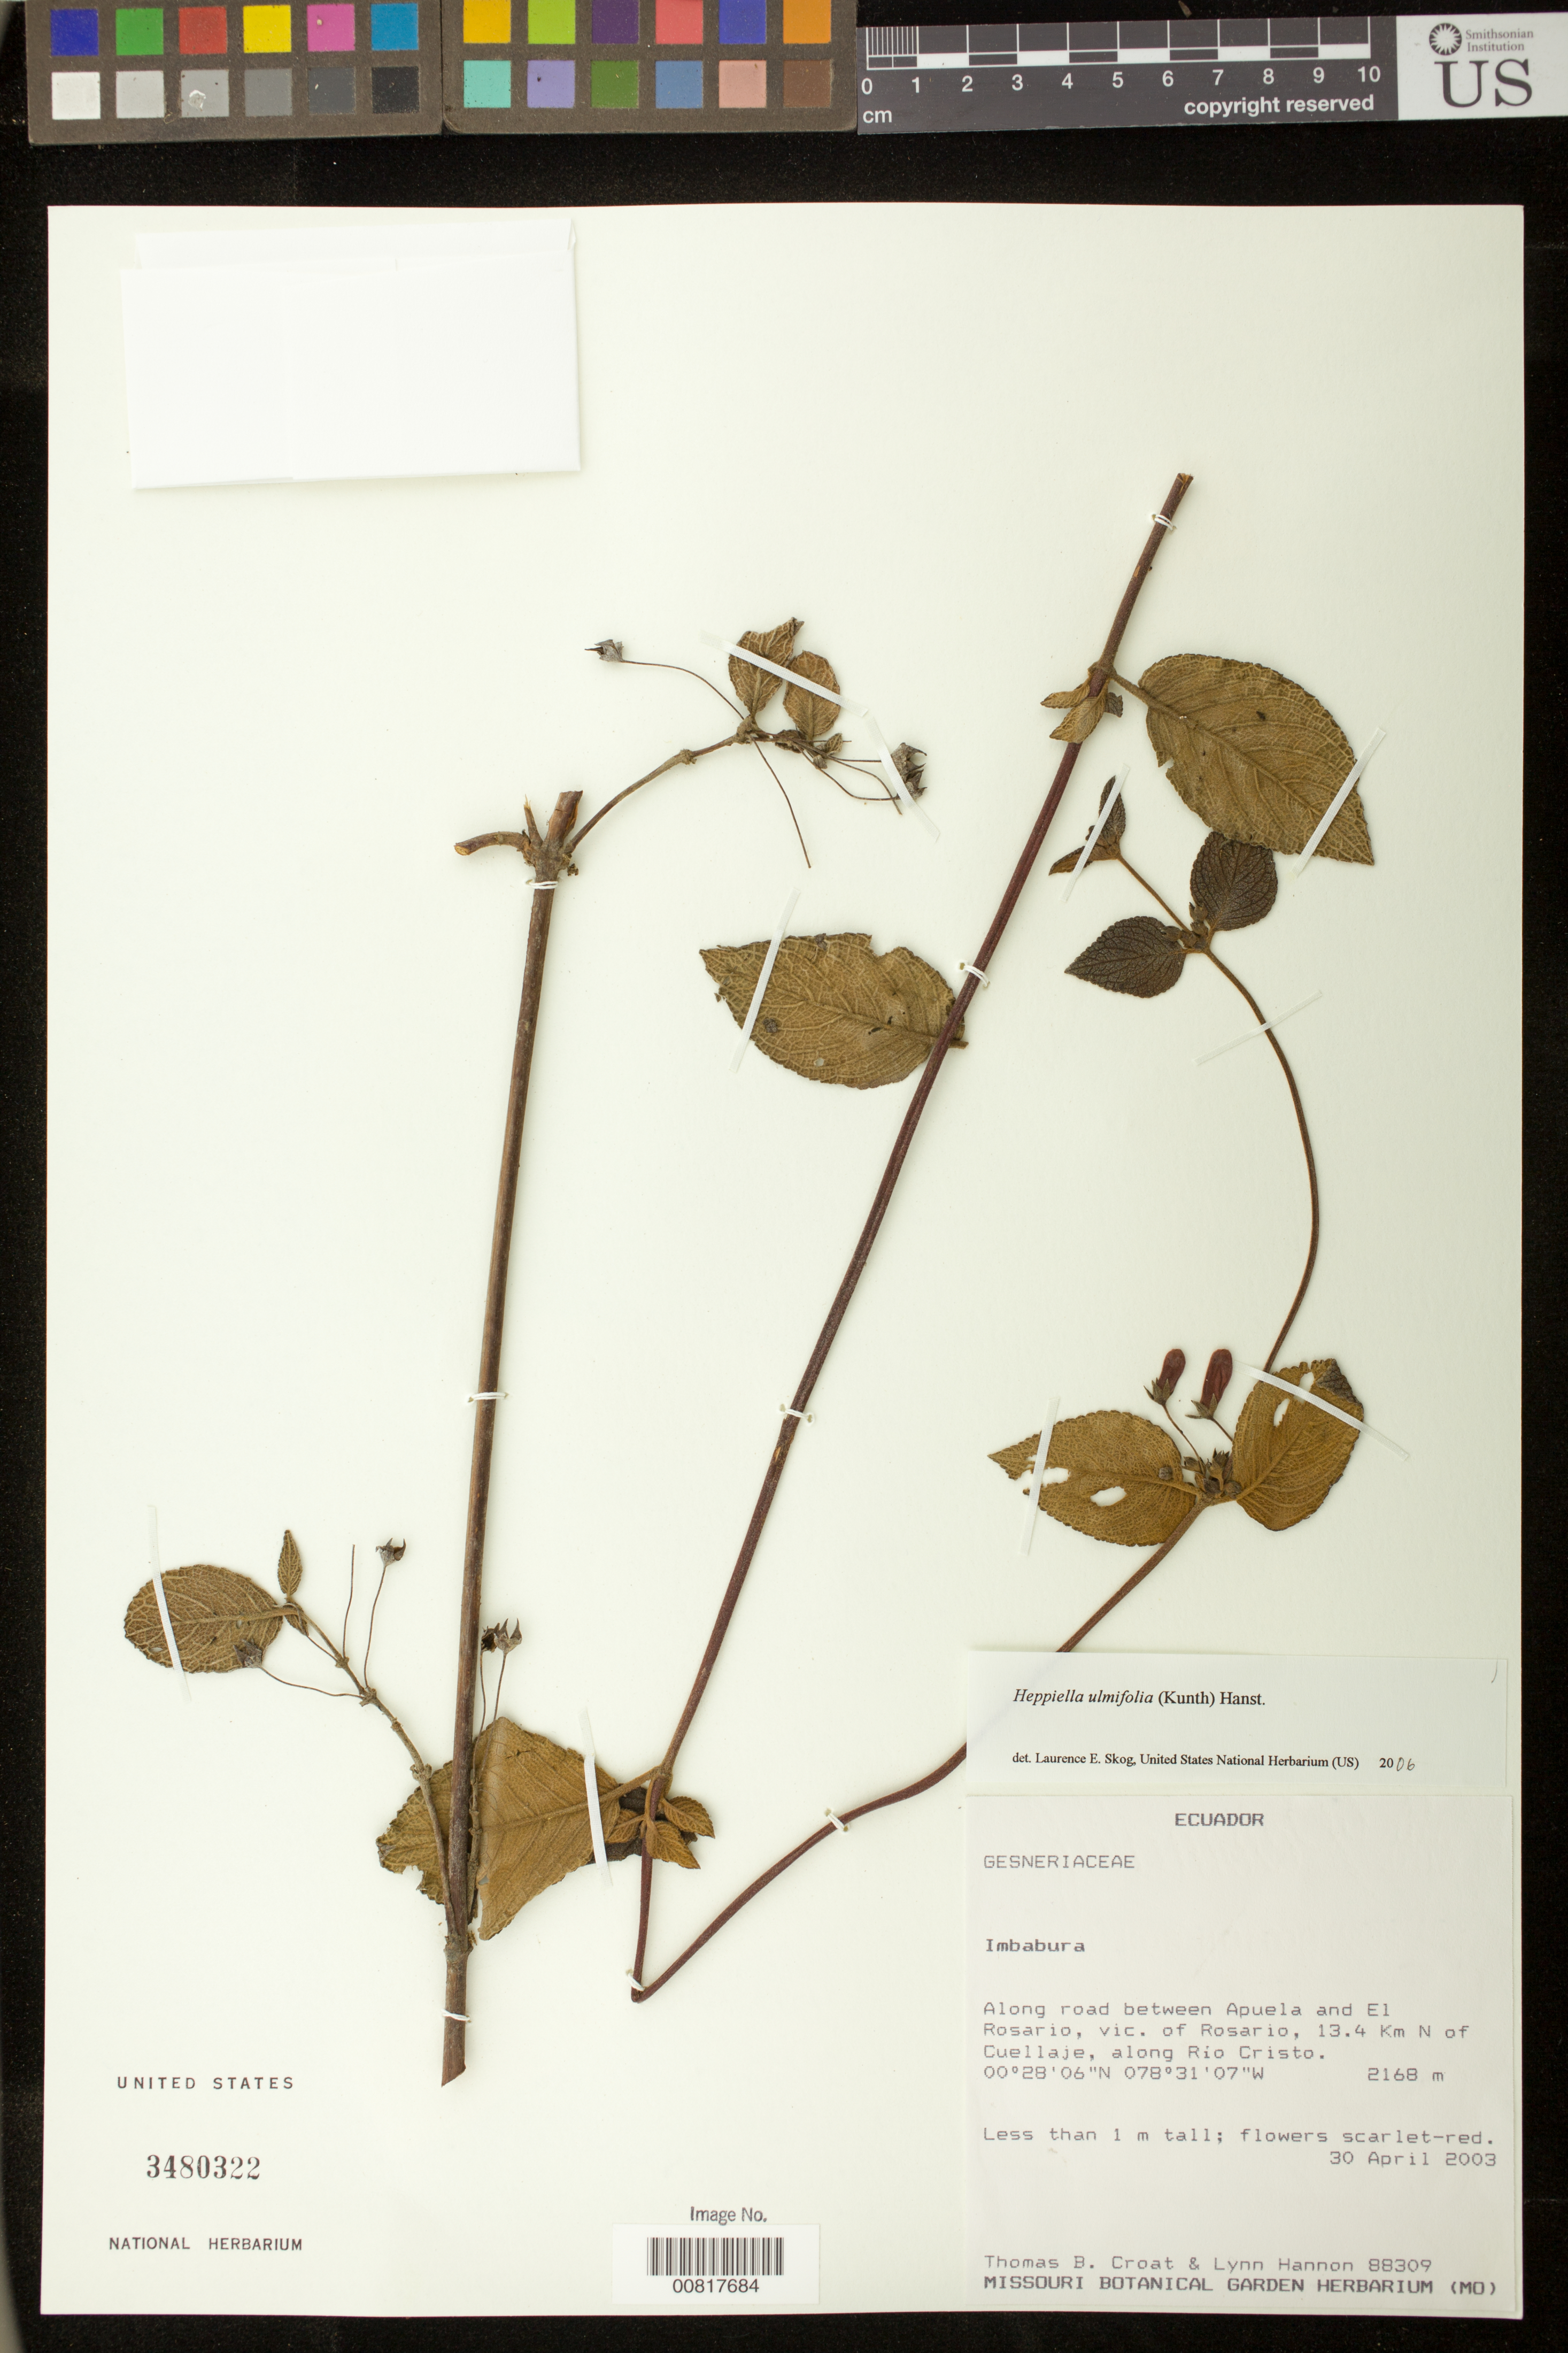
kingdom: Plantae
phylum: Tracheophyta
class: Magnoliopsida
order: Lamiales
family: Gesneriaceae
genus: Heppiella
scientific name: Heppiella ulmifolia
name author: (Kunth) Hanst.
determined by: Skog, Laurence E.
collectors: T. B. Croat & L. Hannon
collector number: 88309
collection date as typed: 30 Apr 2003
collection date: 2003-04-30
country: Ecuador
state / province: Imbabura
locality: Along road between Apuela and El Rosario, vic. of Rosario, 13.4 km N of Cuellaje, along Rio Cristo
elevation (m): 2168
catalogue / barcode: US 3480322